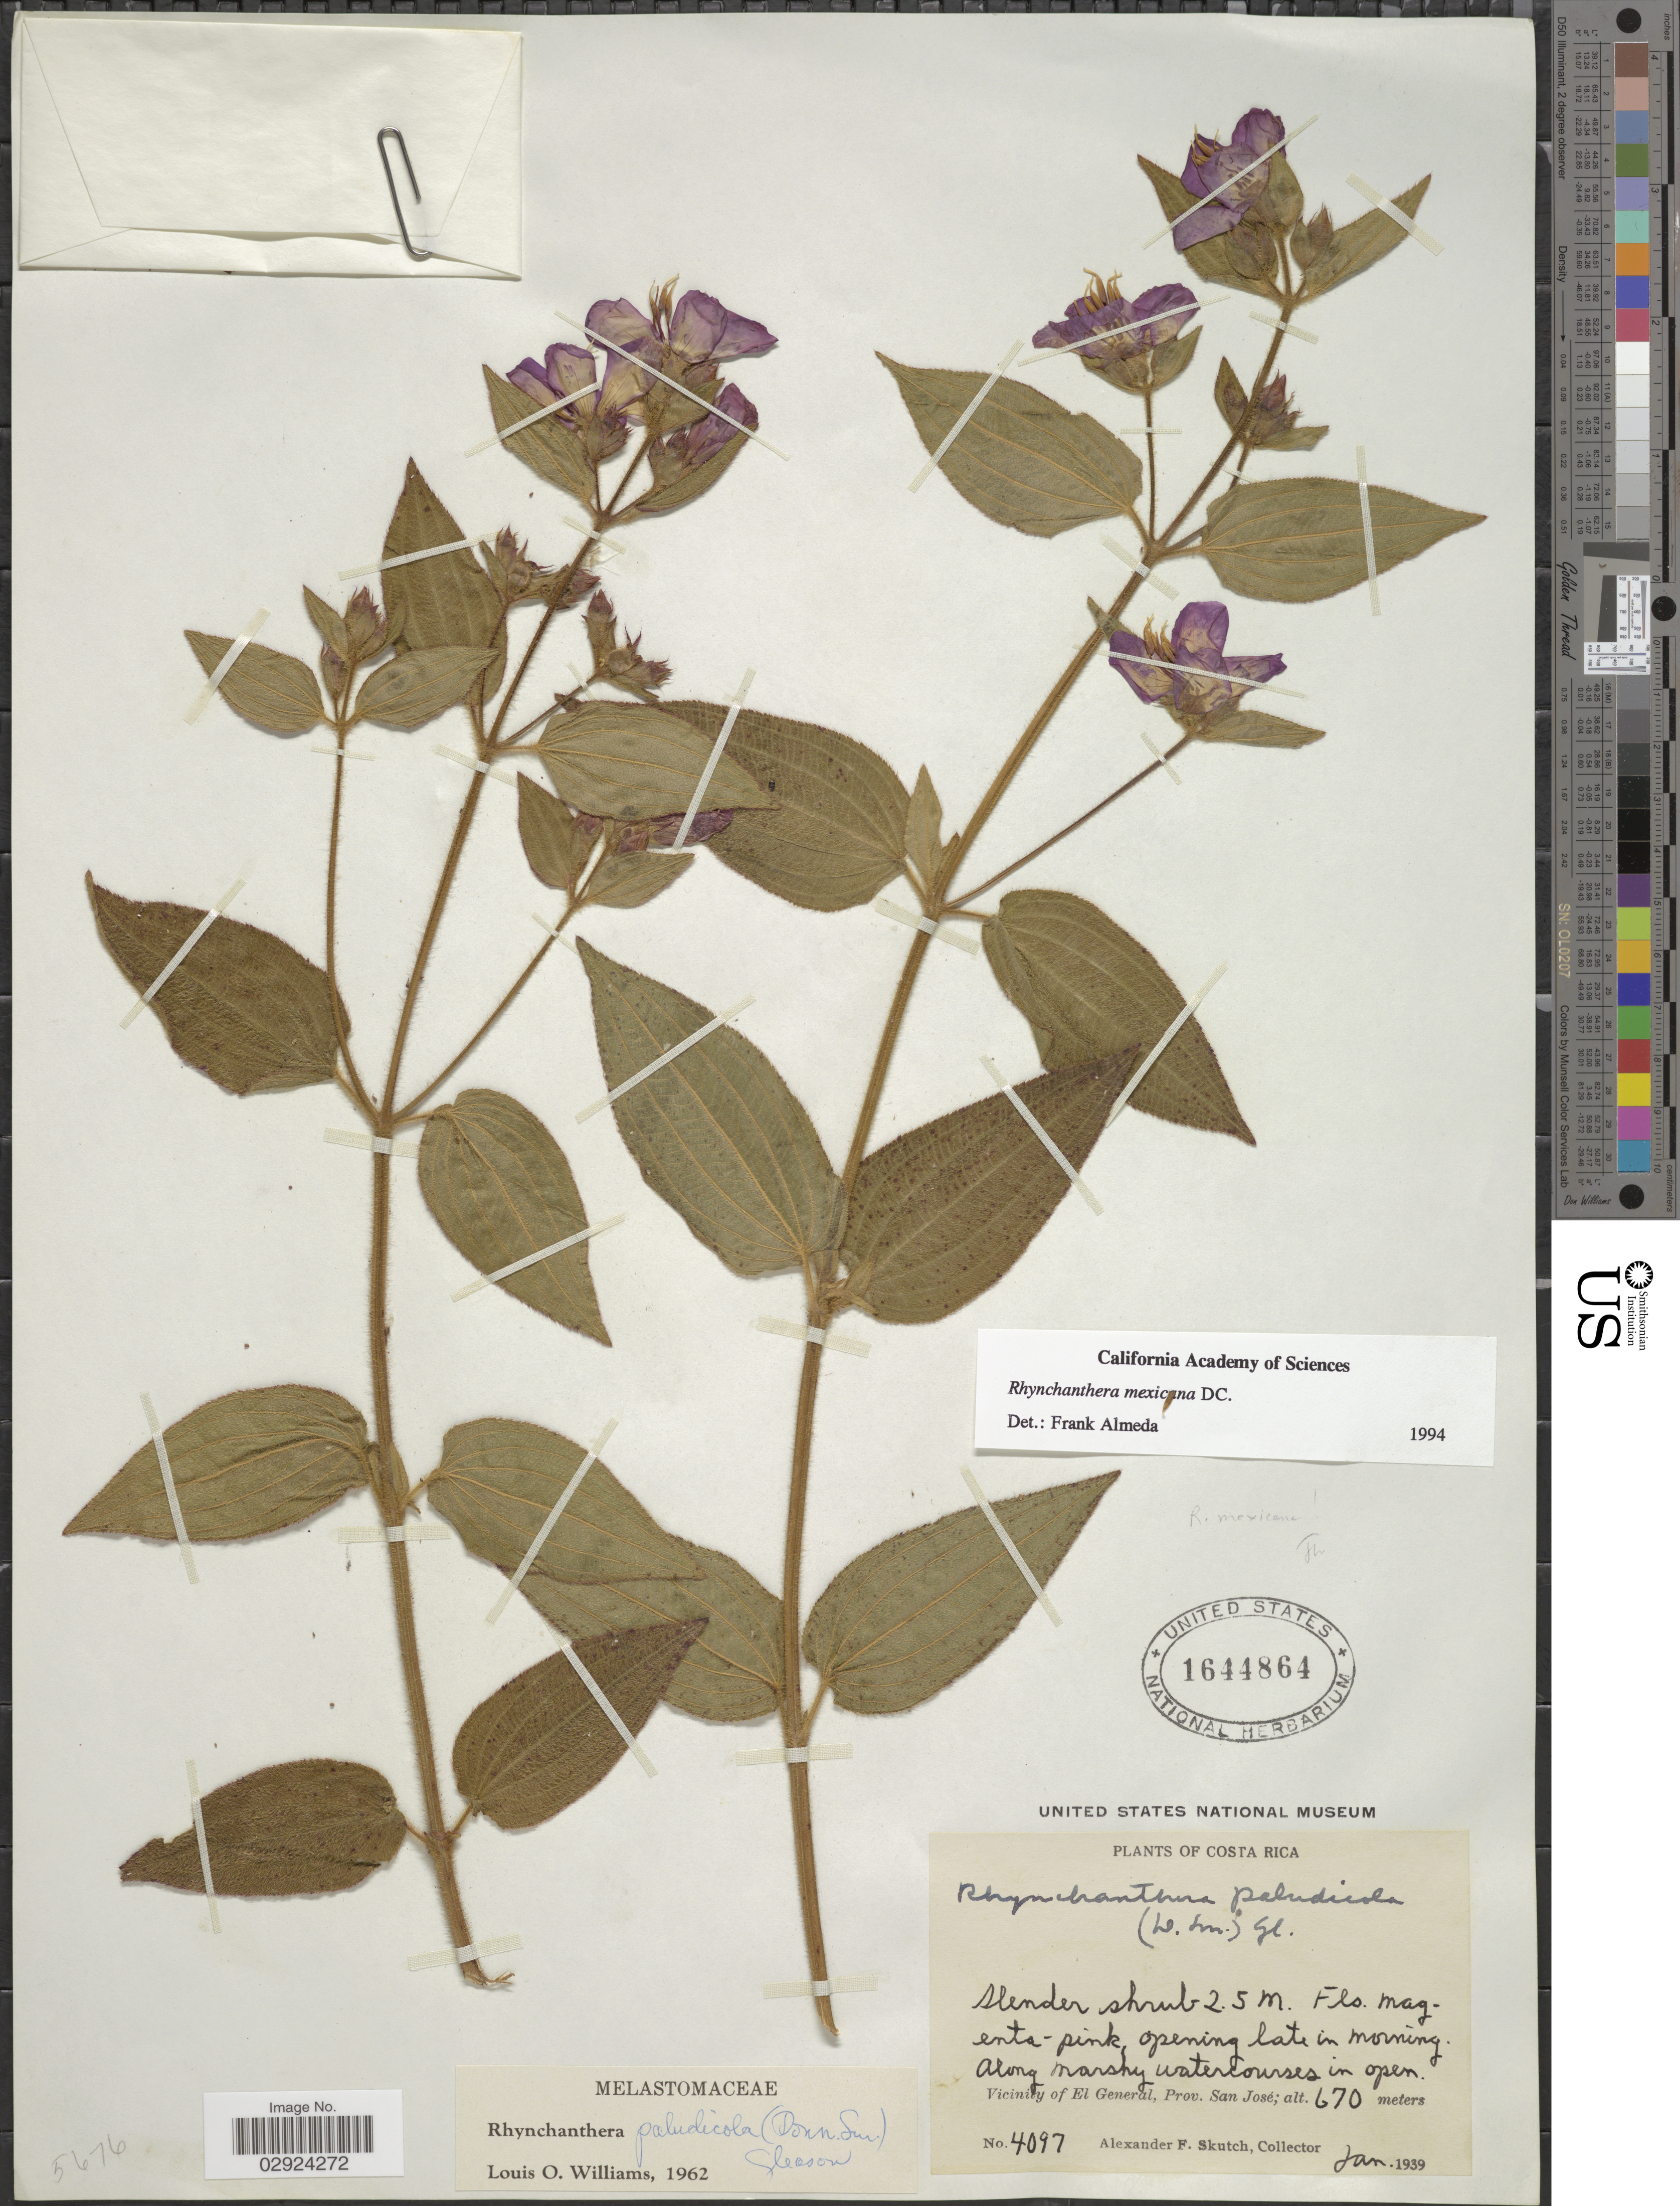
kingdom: Plantae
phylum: Tracheophyta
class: Magnoliopsida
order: Myrtales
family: Melastomataceae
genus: Rhynchanthera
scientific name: Rhynchanthera mexicana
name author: DC.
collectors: A. F. Skutch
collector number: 4097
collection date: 1939-01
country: Costa Rica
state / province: San José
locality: Vicinity of El General, Prov. San José.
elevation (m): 670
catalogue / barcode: US 1644864